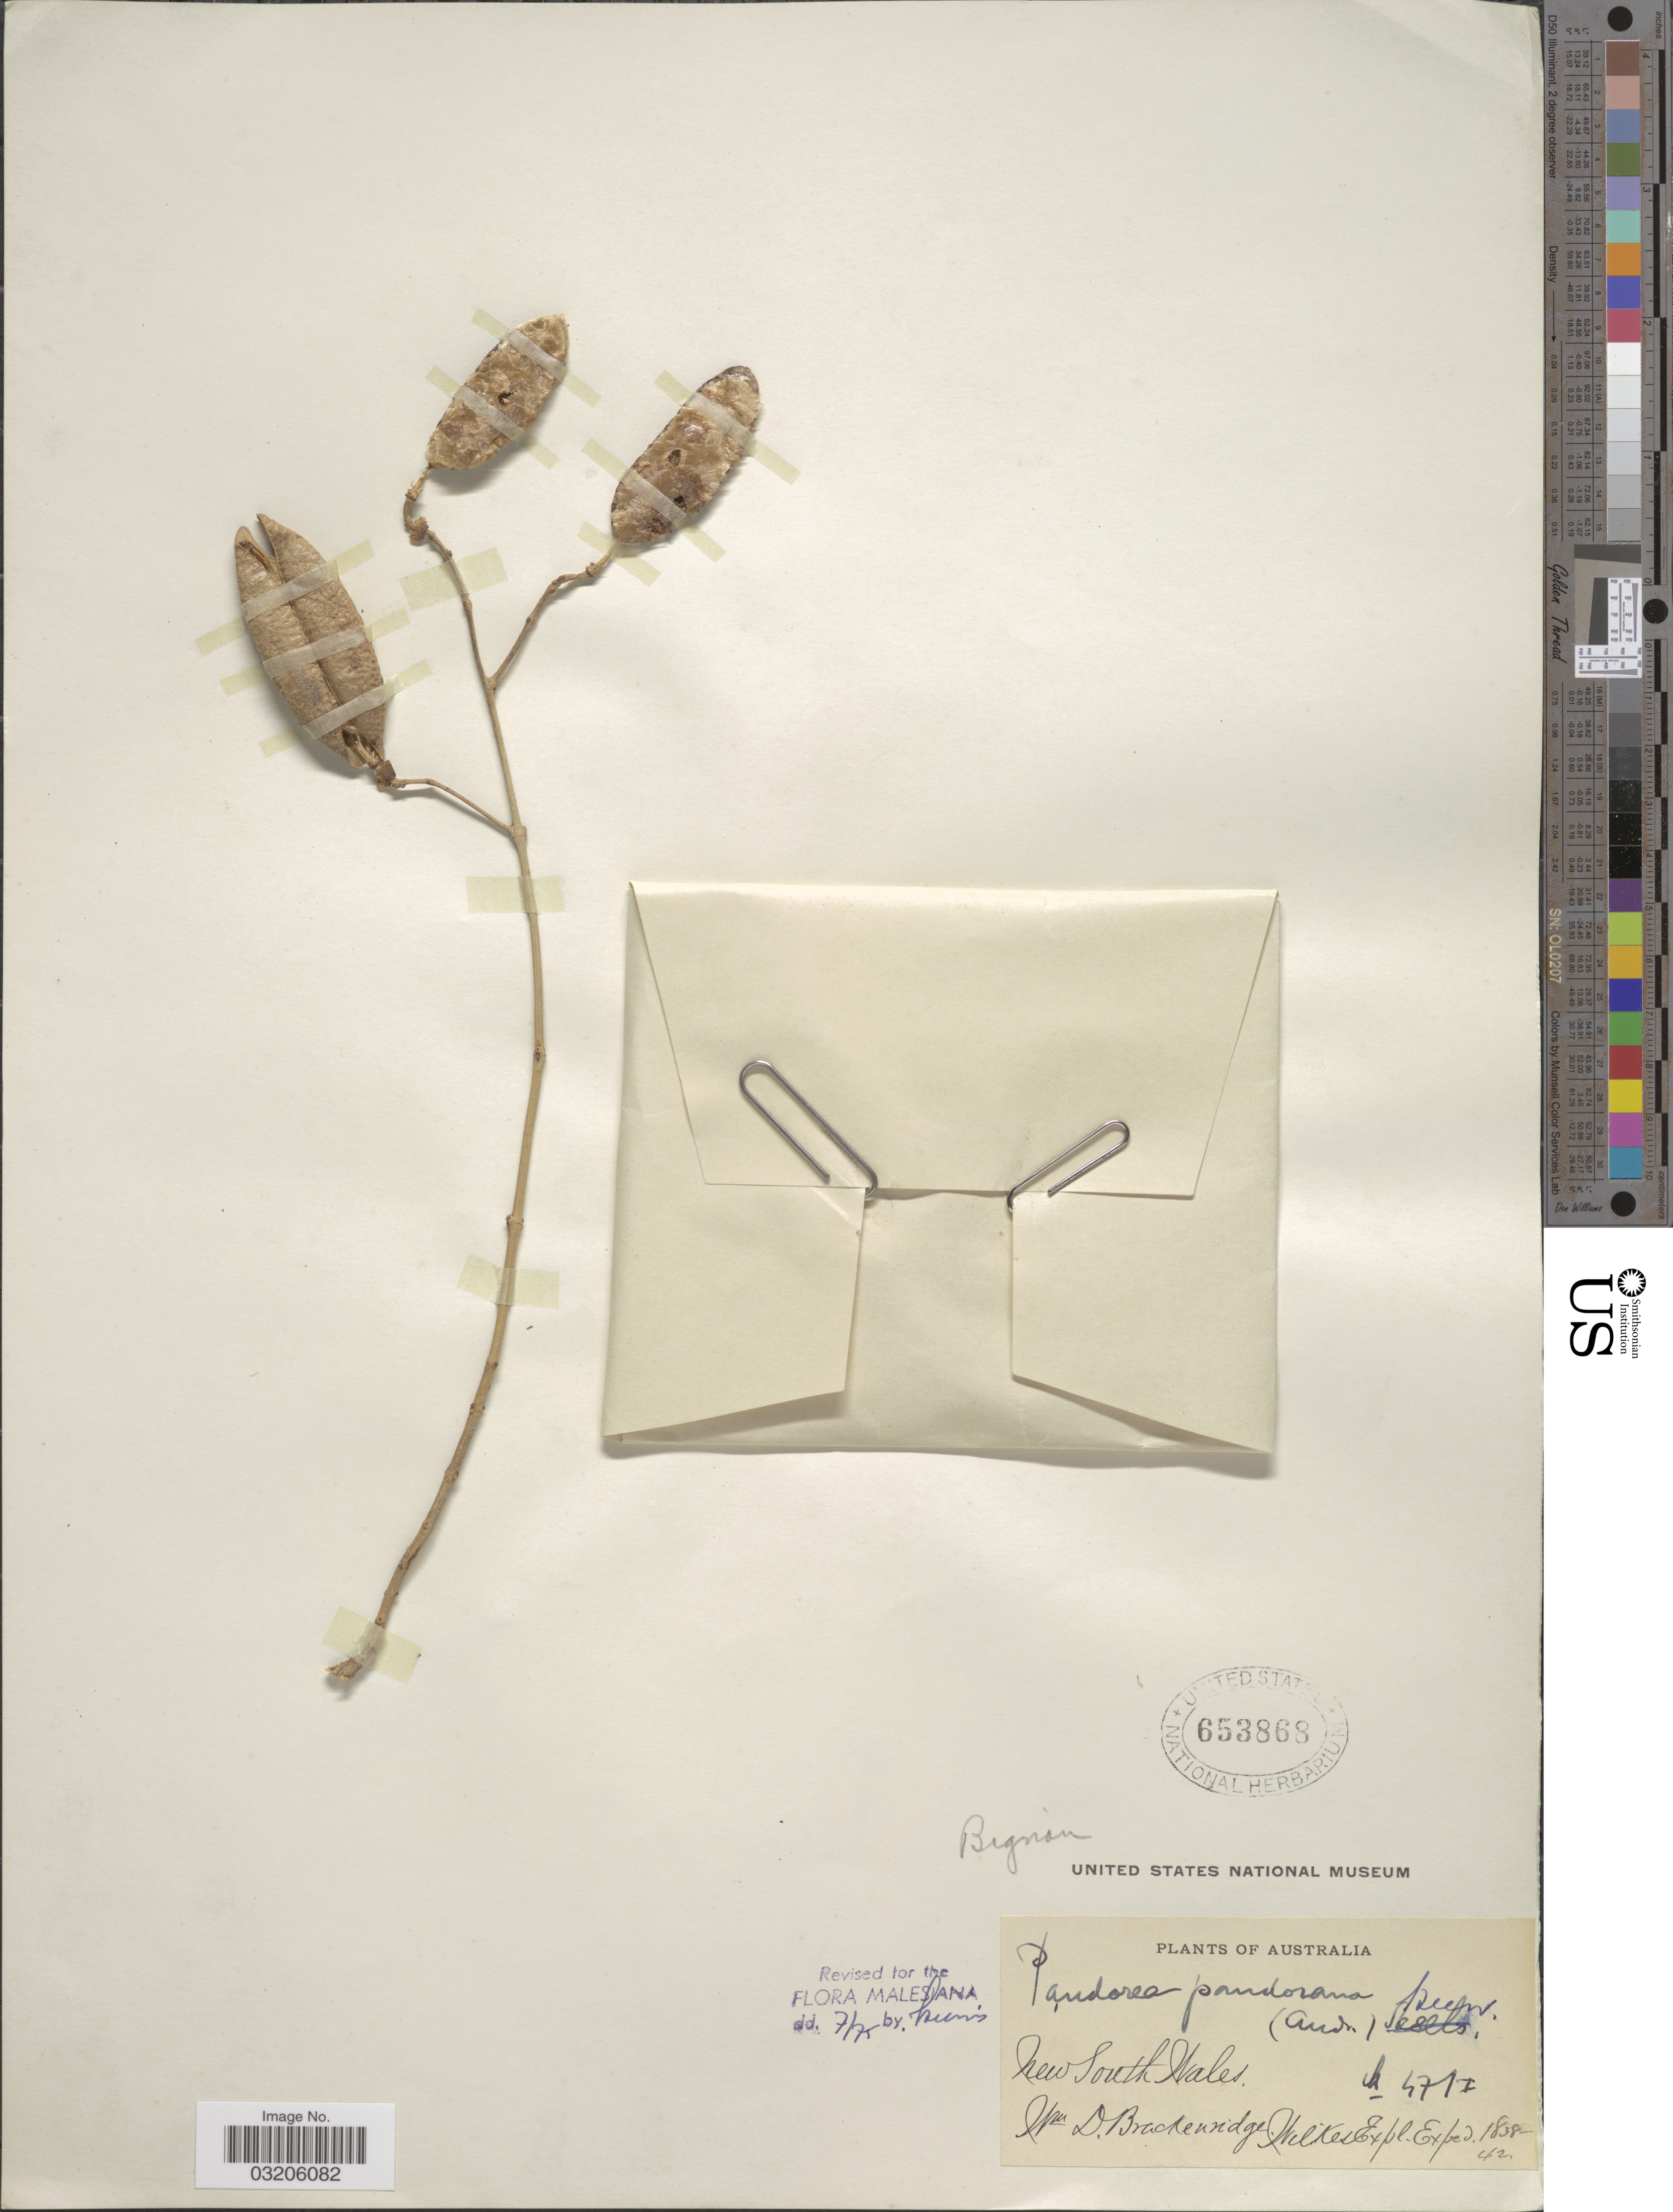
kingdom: Plantae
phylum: Tracheophyta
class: Magnoliopsida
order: Lamiales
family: Bignoniaceae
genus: Pandorea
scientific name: Pandorea pandorana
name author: (Andrews) Steenis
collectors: W. D. Brackenridge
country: Australia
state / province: New South Wales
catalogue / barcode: US 653868